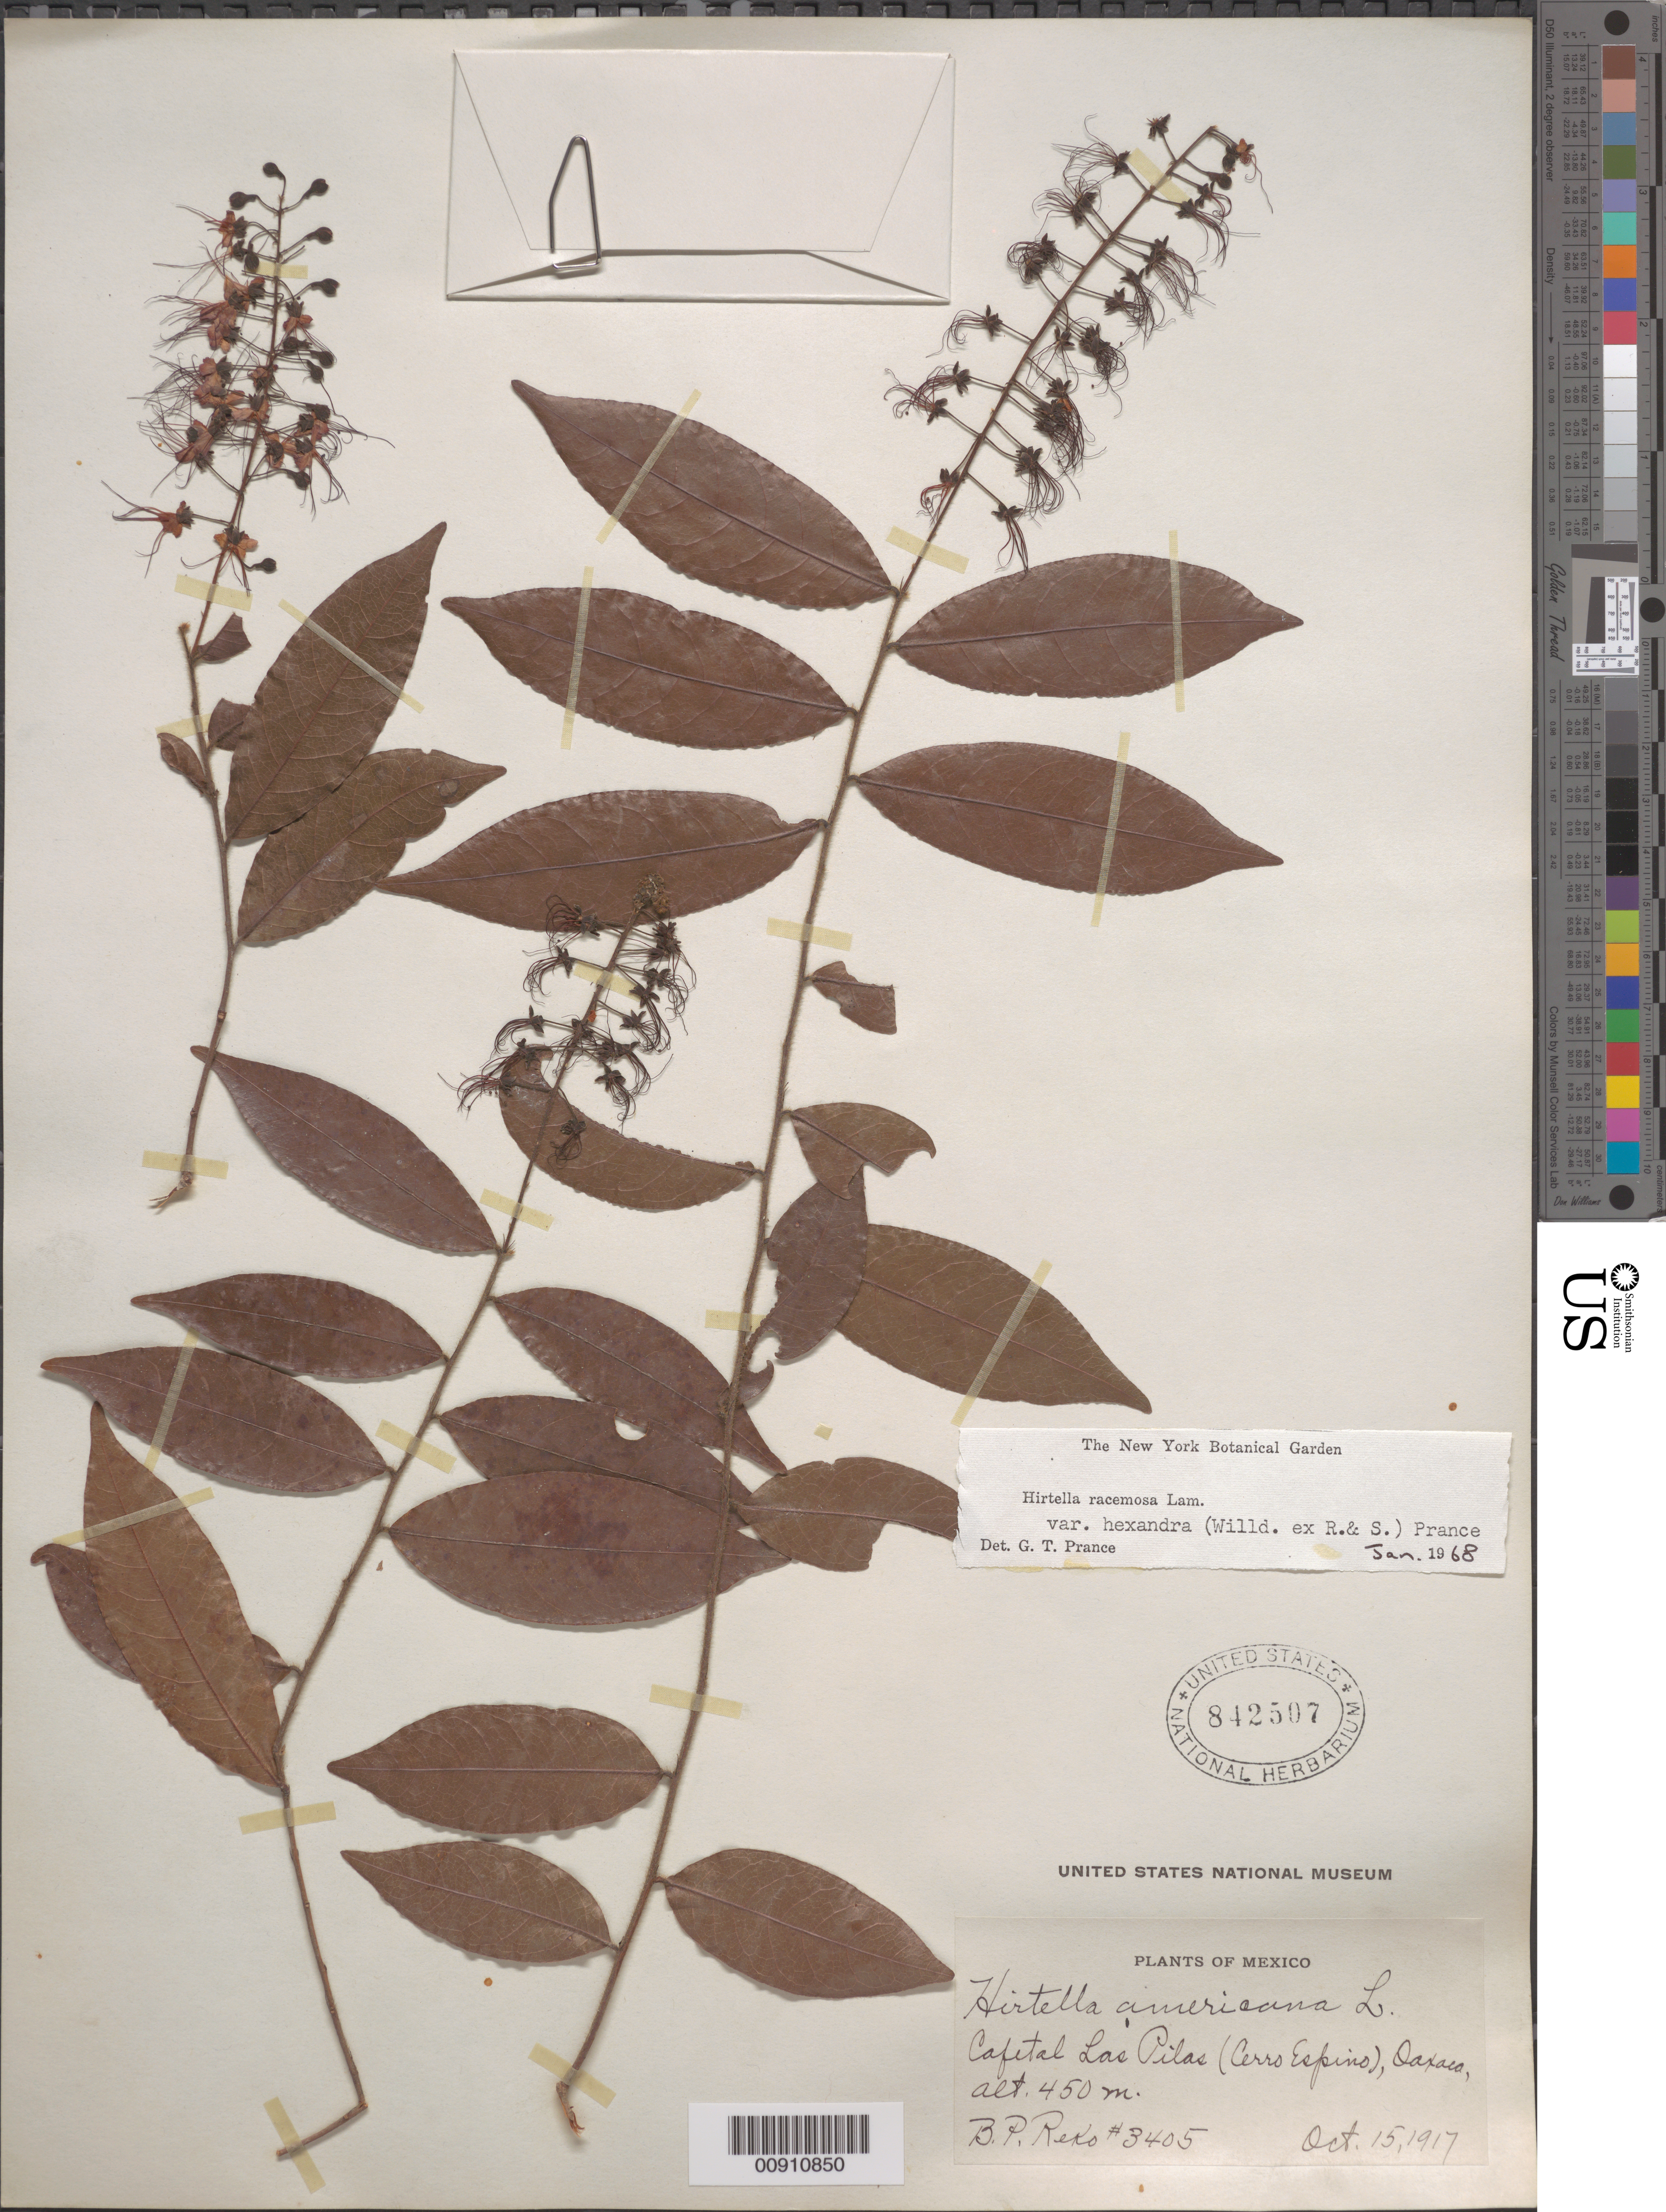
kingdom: Plantae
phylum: Tracheophyta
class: Magnoliopsida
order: Malpighiales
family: Chrysobalanaceae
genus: Hirtella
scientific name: Hirtella racemosa var. hexandra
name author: (Willd. ex Roem. & Schult.) Prance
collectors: B. P. Reko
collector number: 3405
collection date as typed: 15 Oct 1917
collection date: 1917-10-15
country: Mexico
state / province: Oaxaca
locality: Cafetal Las Pilas (Cerro Espino), Oaxaca.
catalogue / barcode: US 842507